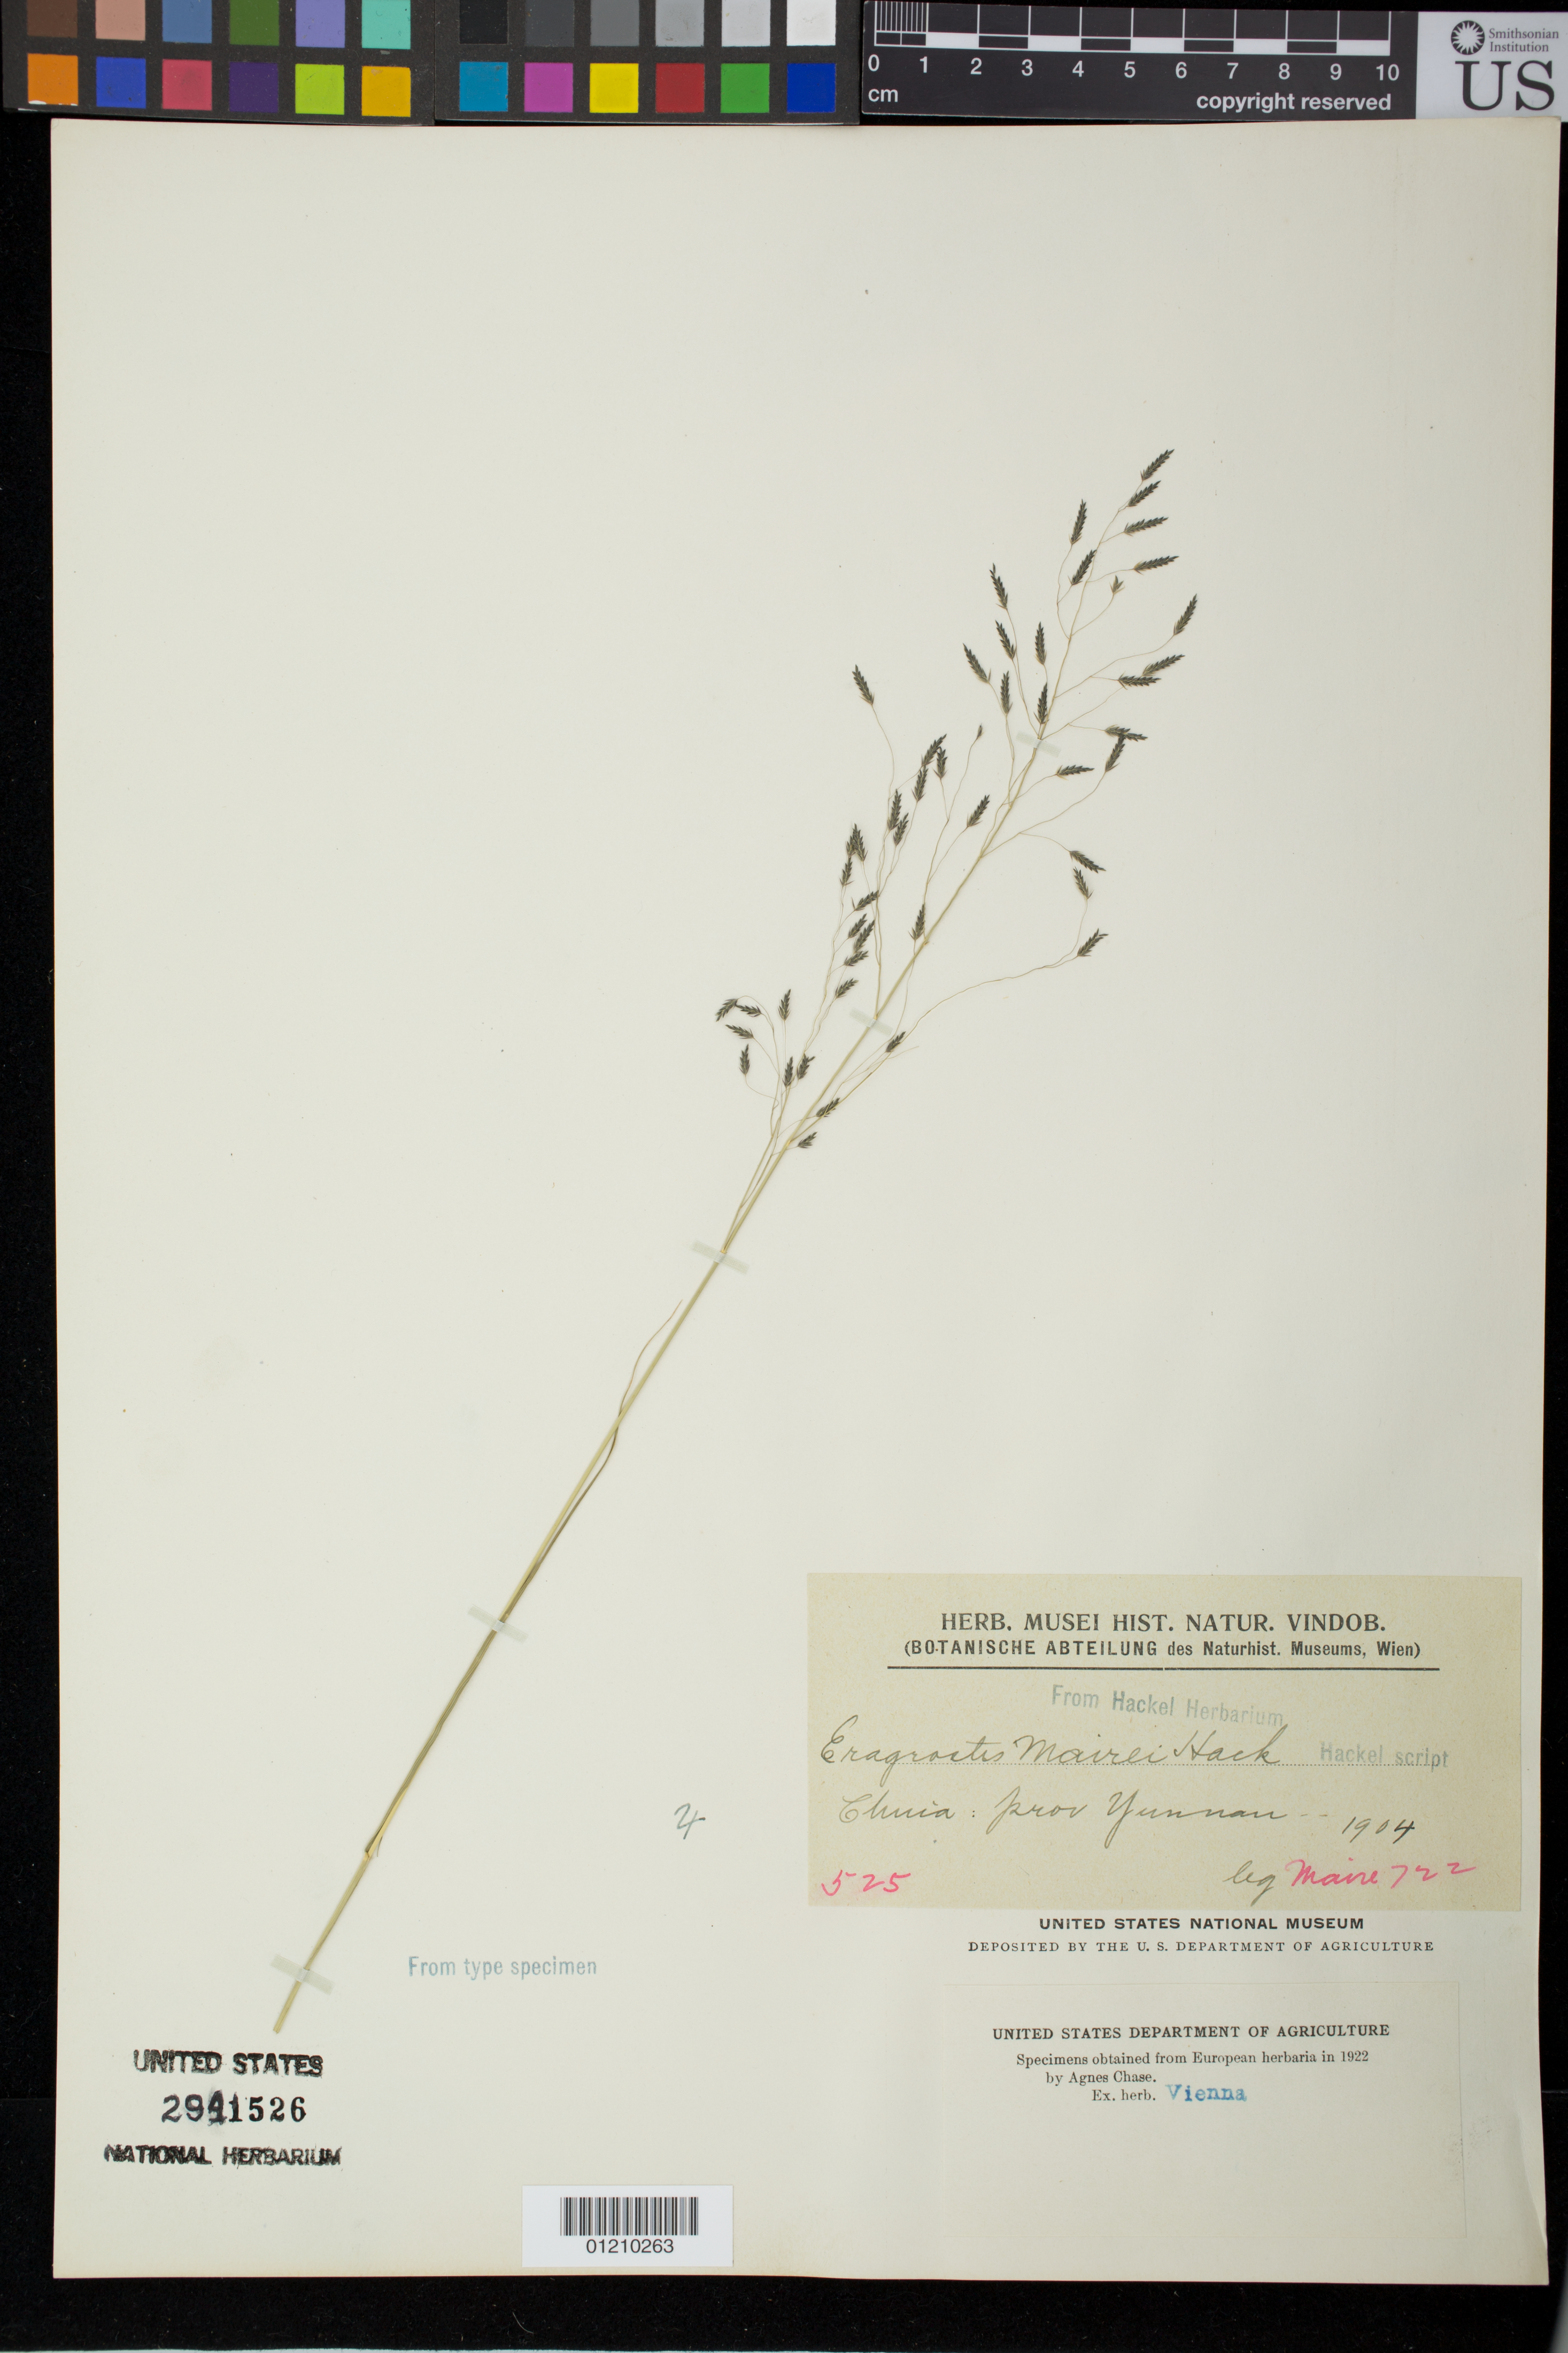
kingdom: Plantae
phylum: Tracheophyta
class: Liliopsida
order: Poales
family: Poaceae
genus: Eragrostis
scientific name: Eragrostis mariae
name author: Launert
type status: Possible Type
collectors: Maire, --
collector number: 722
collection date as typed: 1904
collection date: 1904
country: China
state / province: Yunnan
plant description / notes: Fragmentary material of type specimen ex herb. Vienna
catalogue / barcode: US 2941526